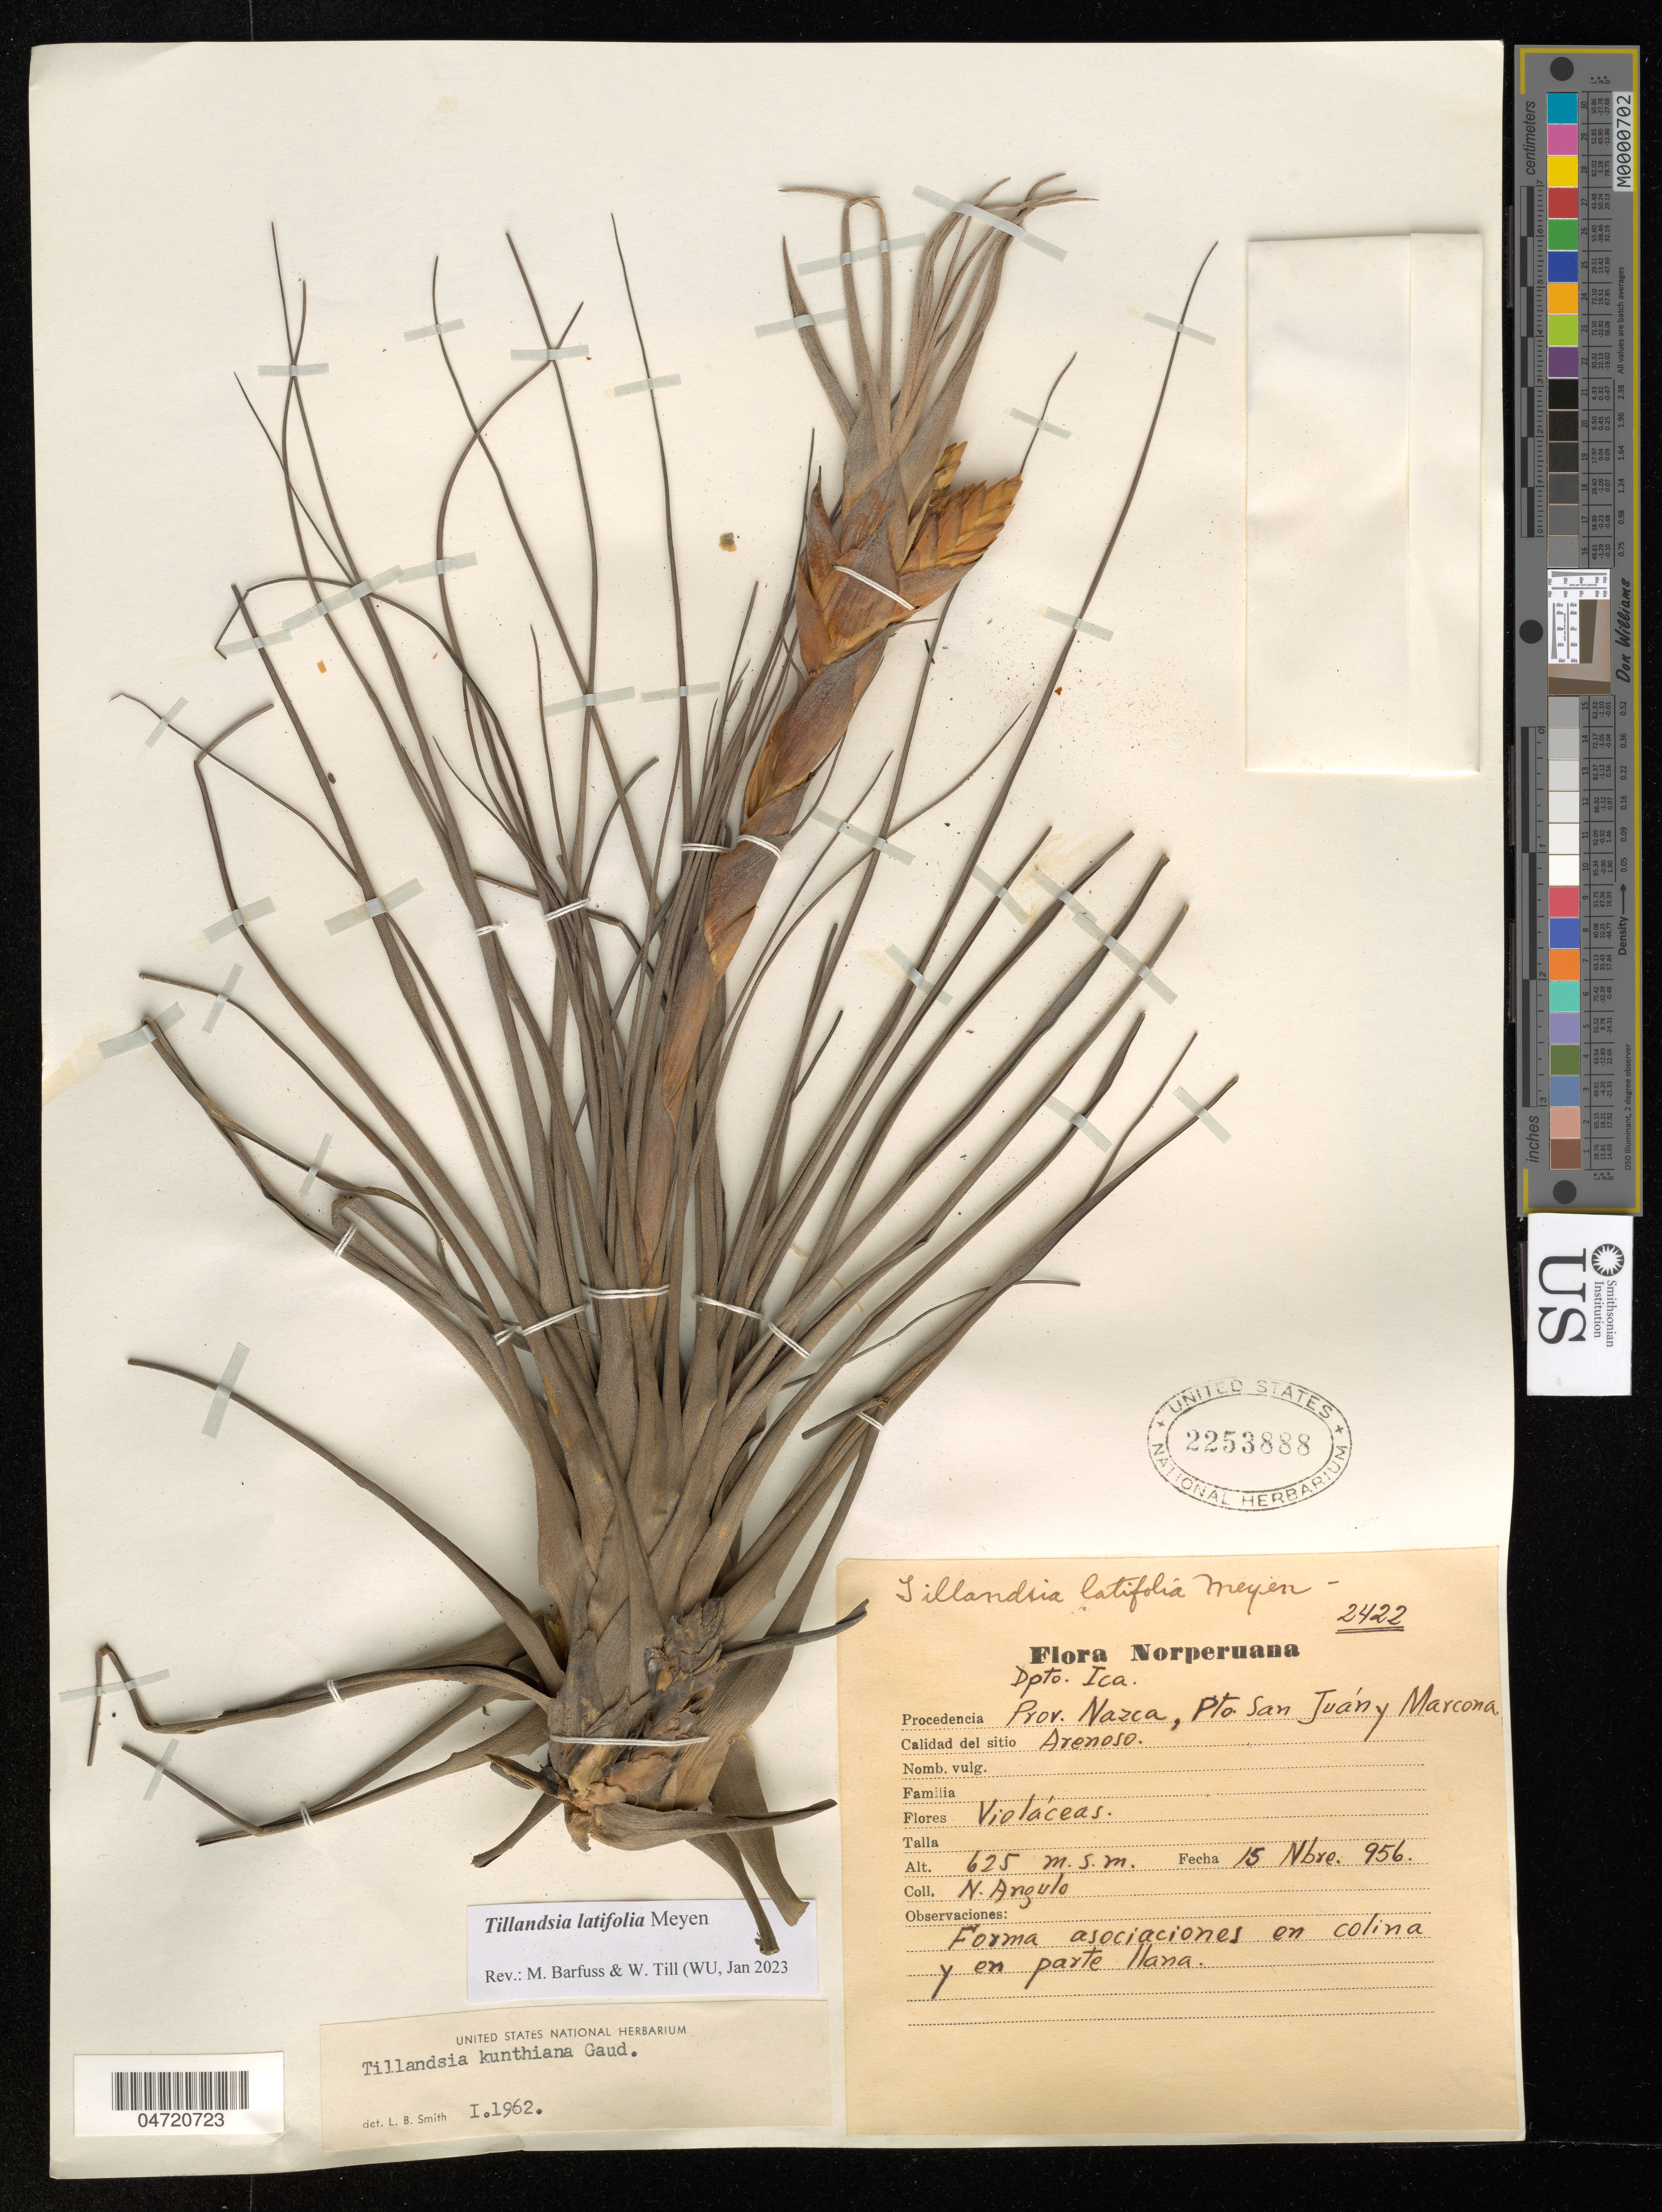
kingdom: Plantae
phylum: Tracheophyta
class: Liliopsida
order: Poales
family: Bromeliaceae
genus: Tillandsia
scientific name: Tillandsia latifolia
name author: Meyen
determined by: Barfuss, Michael H.; Till, W.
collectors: N. Angulo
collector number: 2422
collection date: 1956-11-15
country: Peru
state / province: Ica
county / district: Nazca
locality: Pto. San Juan y Marcona; Arensos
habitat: Forma asociaciones en colina y en parte llana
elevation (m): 625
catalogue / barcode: US 2253888